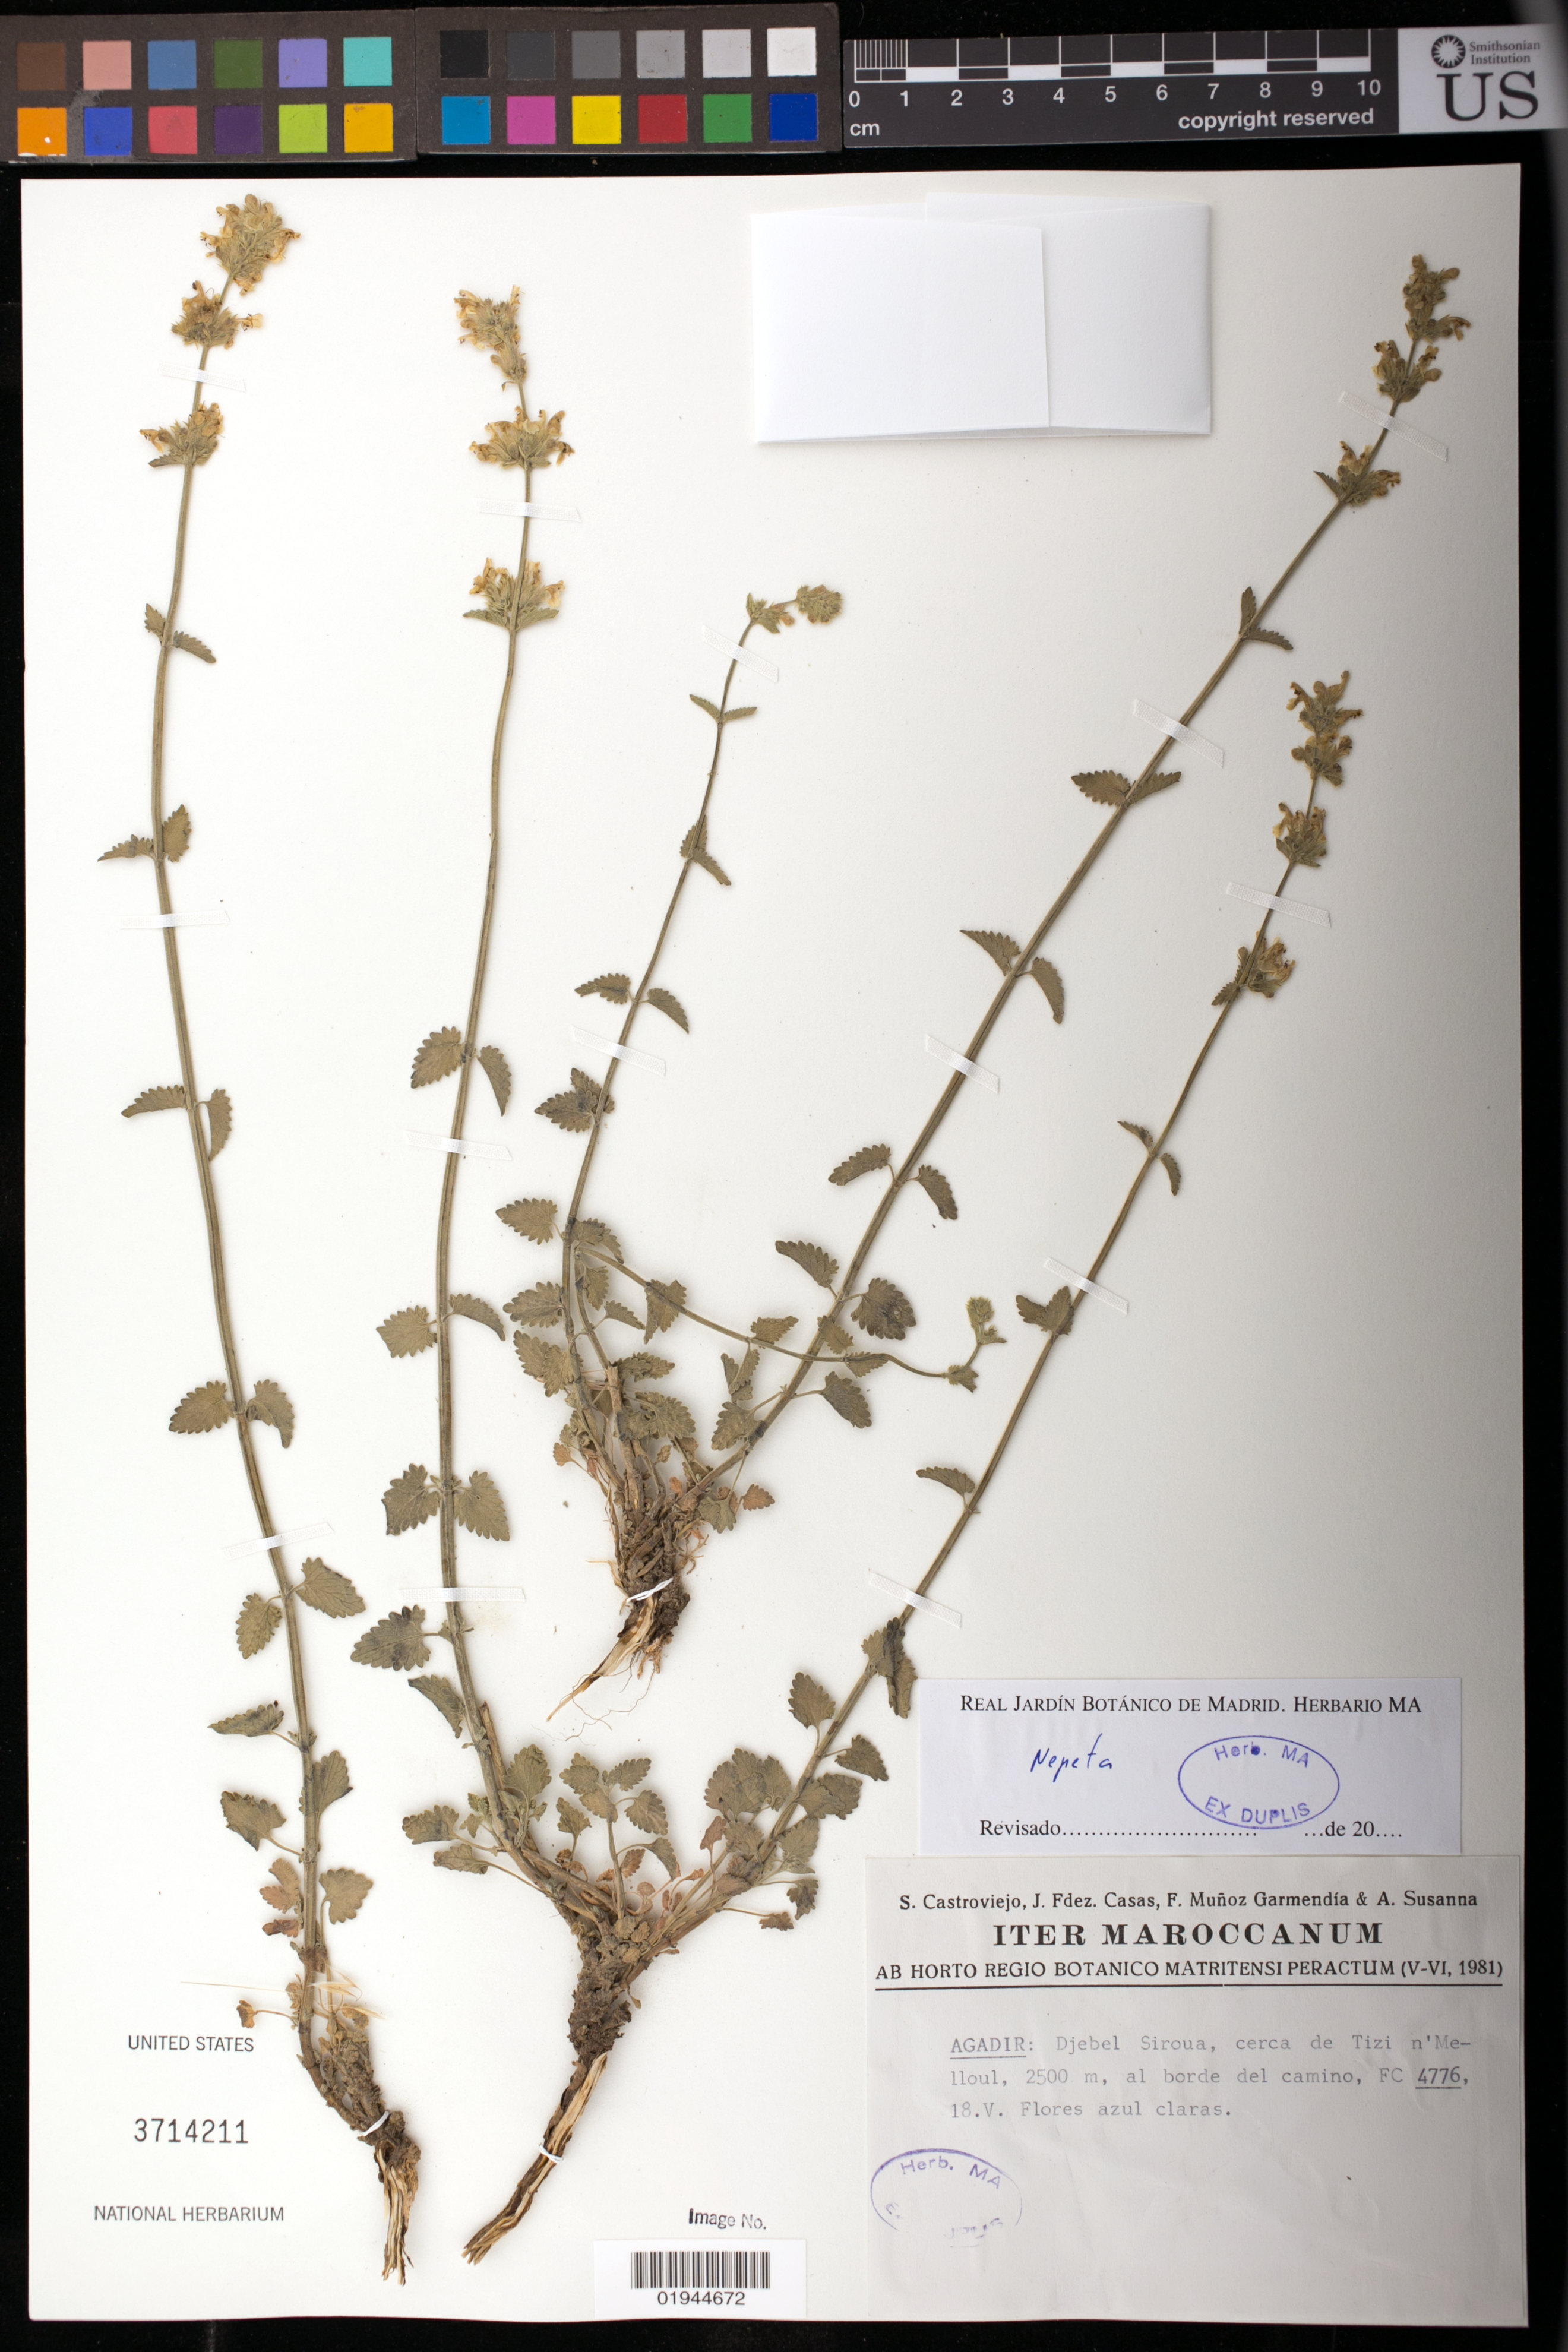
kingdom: Plantae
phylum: Tracheophyta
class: Magnoliopsida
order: Lamiales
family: Lamiaceae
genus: Nepeta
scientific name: Nepeta sp.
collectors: S. Castroviejo, F. J. Fernández Casas, F. Muñoz Garmendia & A. Susanna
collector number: FC 4776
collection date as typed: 18. V. 1981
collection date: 1981-05-18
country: Morocco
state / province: Souss-Massa-Drâa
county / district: Agadir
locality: Djebel Siroua, cerca de Tizi m'Melloul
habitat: al borde del camino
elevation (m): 2500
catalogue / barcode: US 3714211